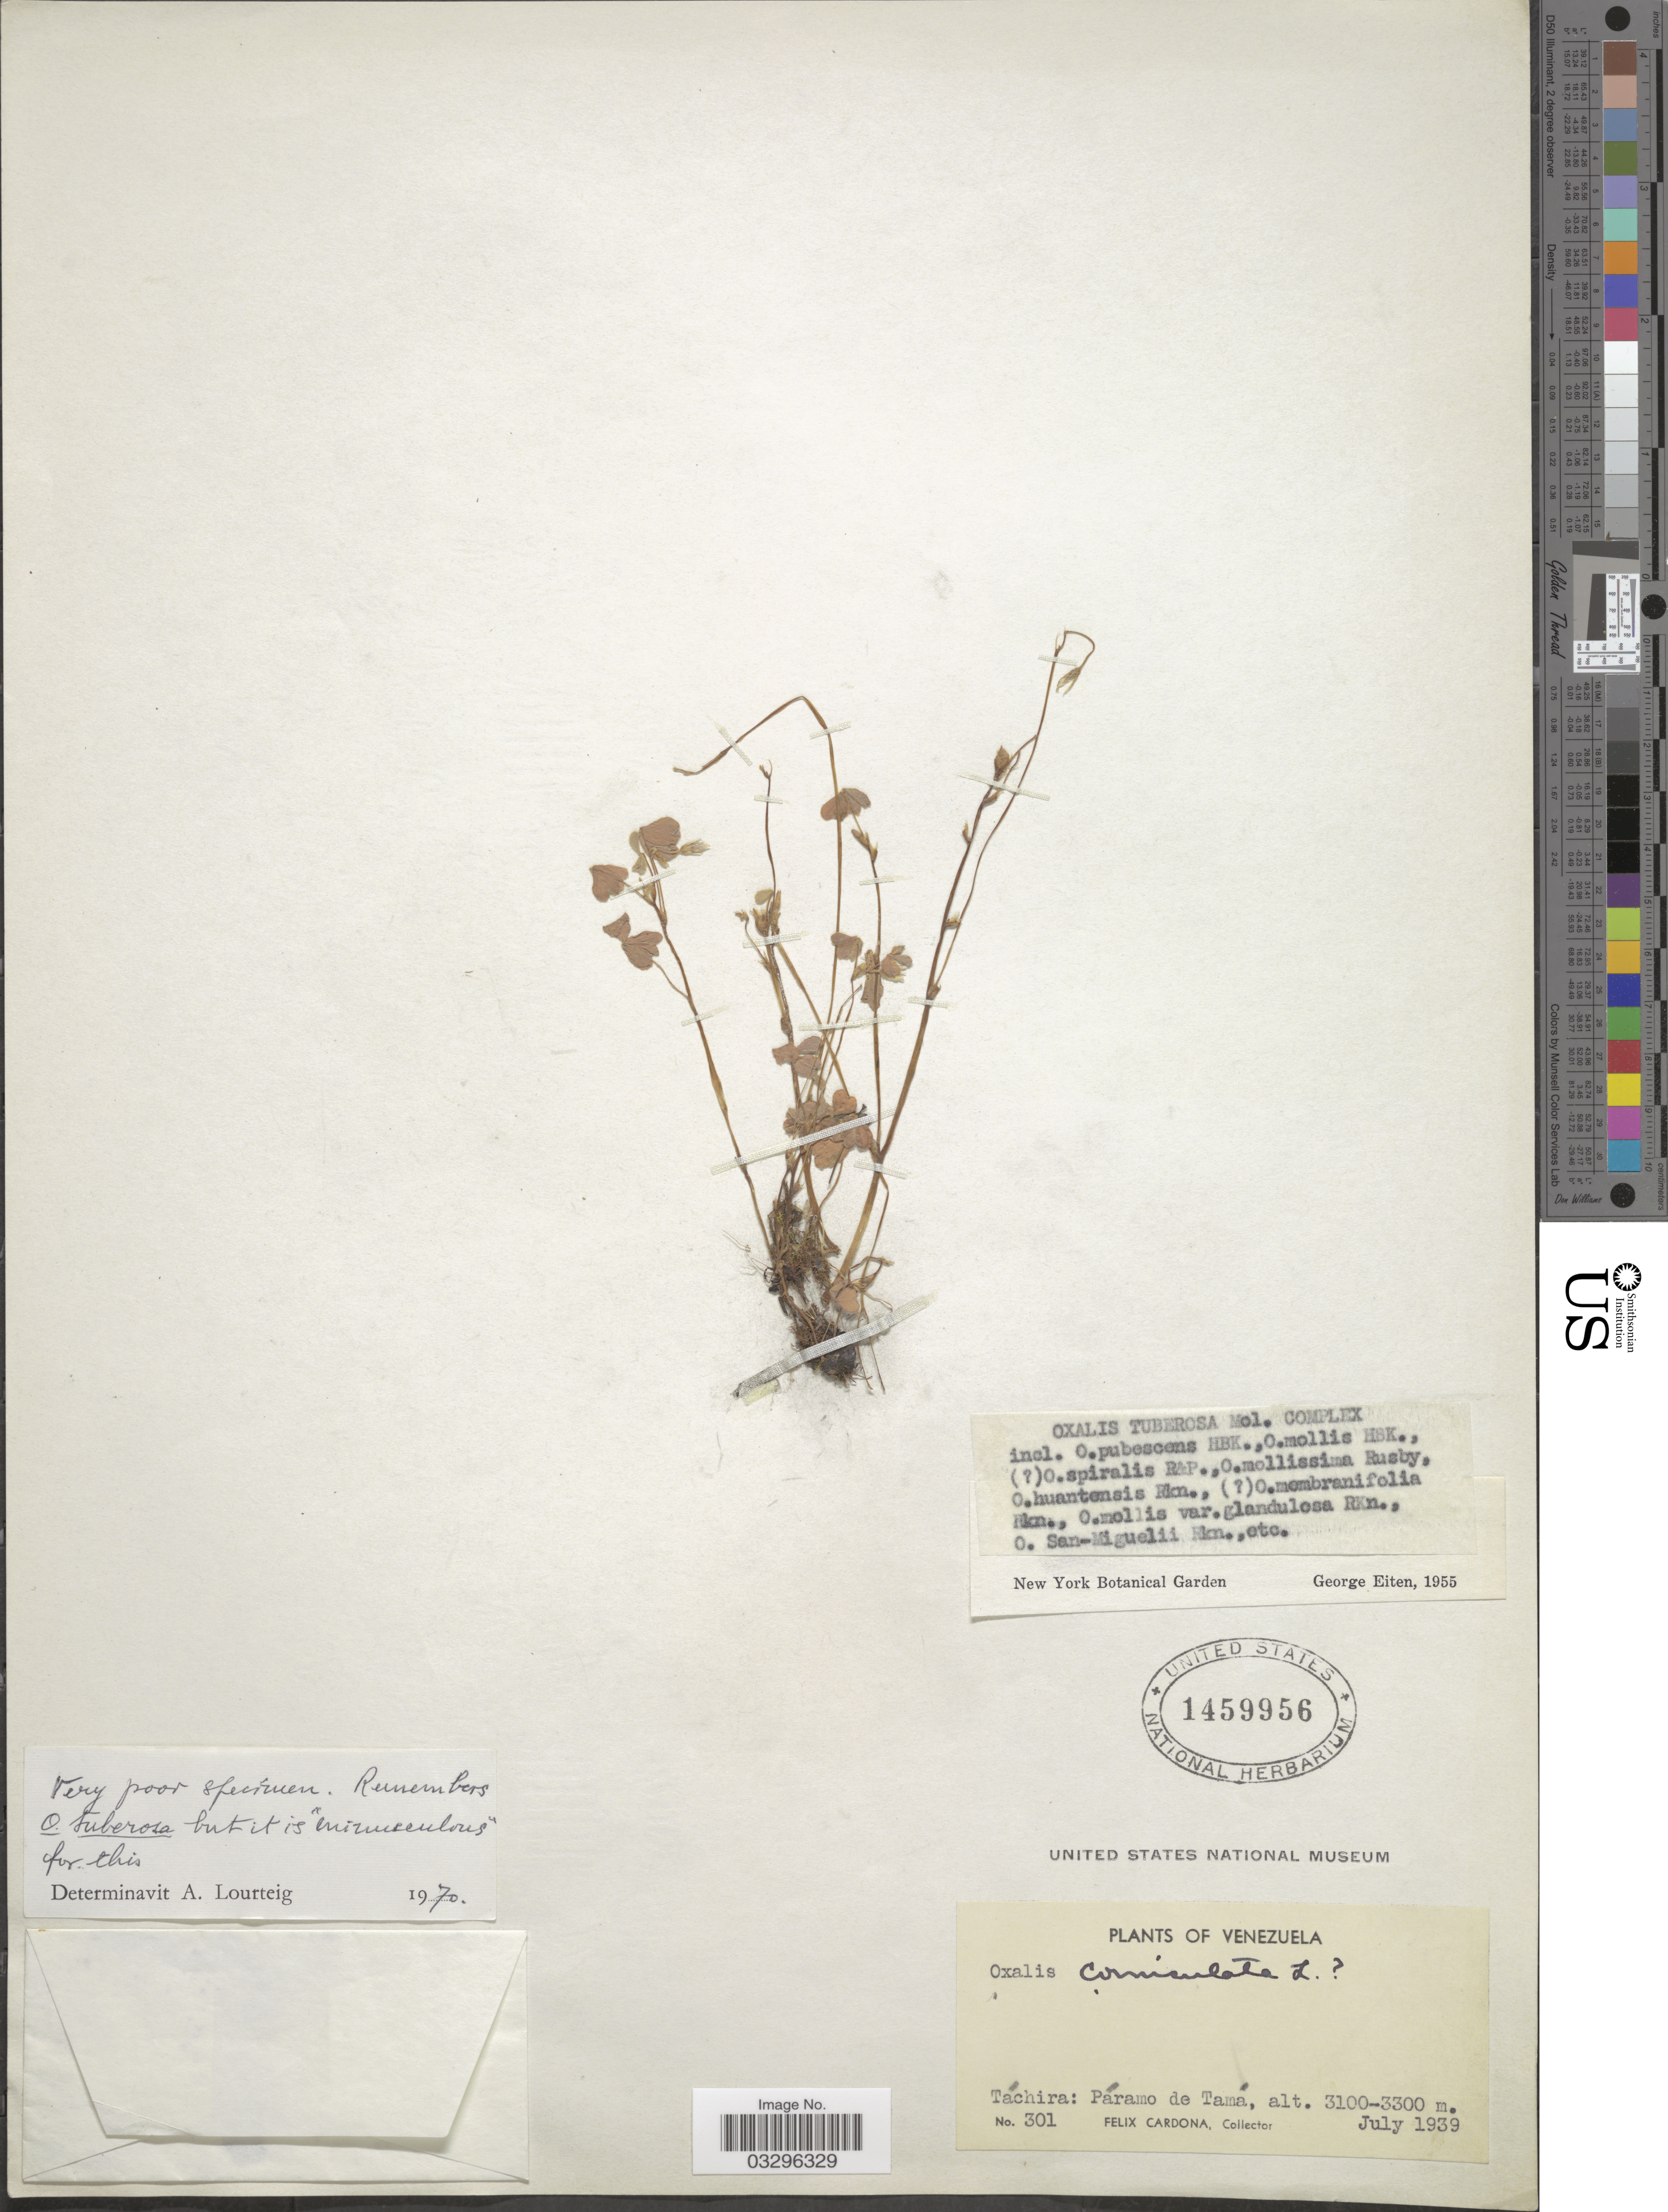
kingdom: Plantae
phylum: Tracheophyta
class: Magnoliopsida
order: Oxalidales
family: Oxalidaceae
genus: Oxalis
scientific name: Oxalis tuberosa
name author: Molina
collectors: F. Cardona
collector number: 301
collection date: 1939-07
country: Venezuela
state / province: Tachira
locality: Páramo de Tamá.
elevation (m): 3100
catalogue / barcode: US 1459956